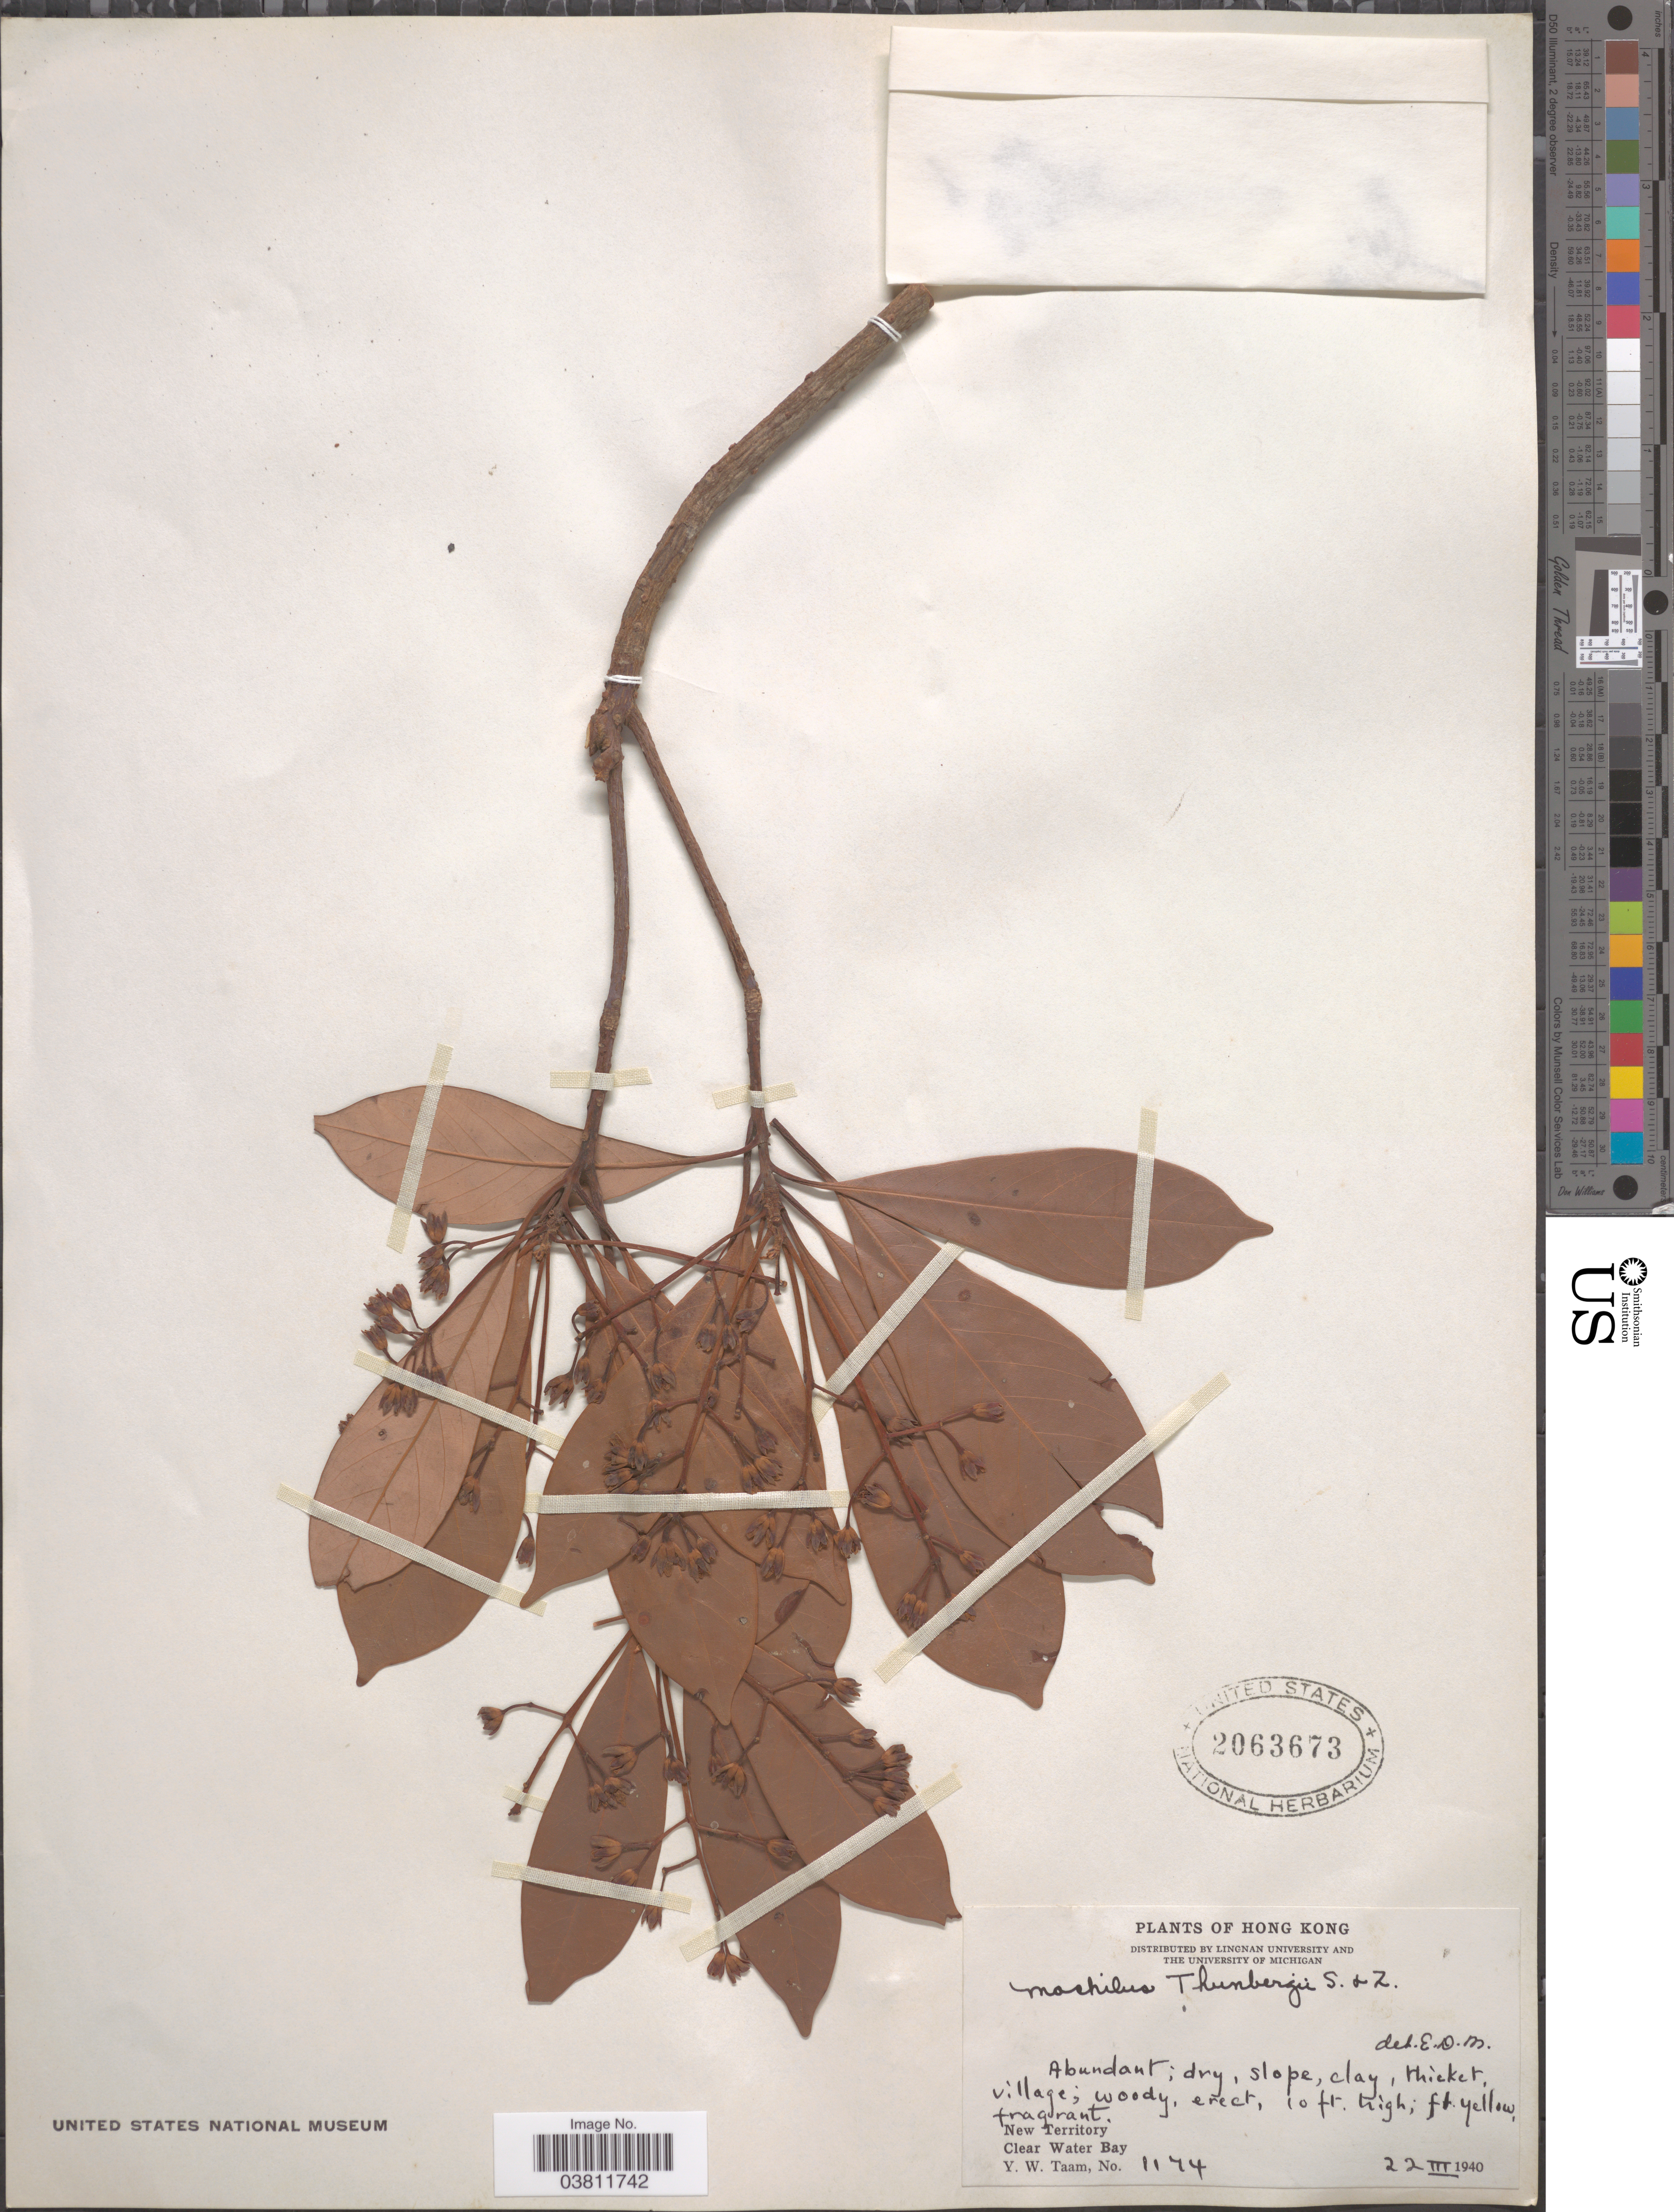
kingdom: Plantae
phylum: Tracheophyta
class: Magnoliopsida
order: Laurales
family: Lauraceae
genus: Machilus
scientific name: Machilus thunbergii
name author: Siebold & Zucc.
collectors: Y. W. Taam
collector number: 1174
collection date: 1940-03-22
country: China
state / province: Hong Kong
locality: New Territory, Clear Water Bay.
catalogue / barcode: US 2063673